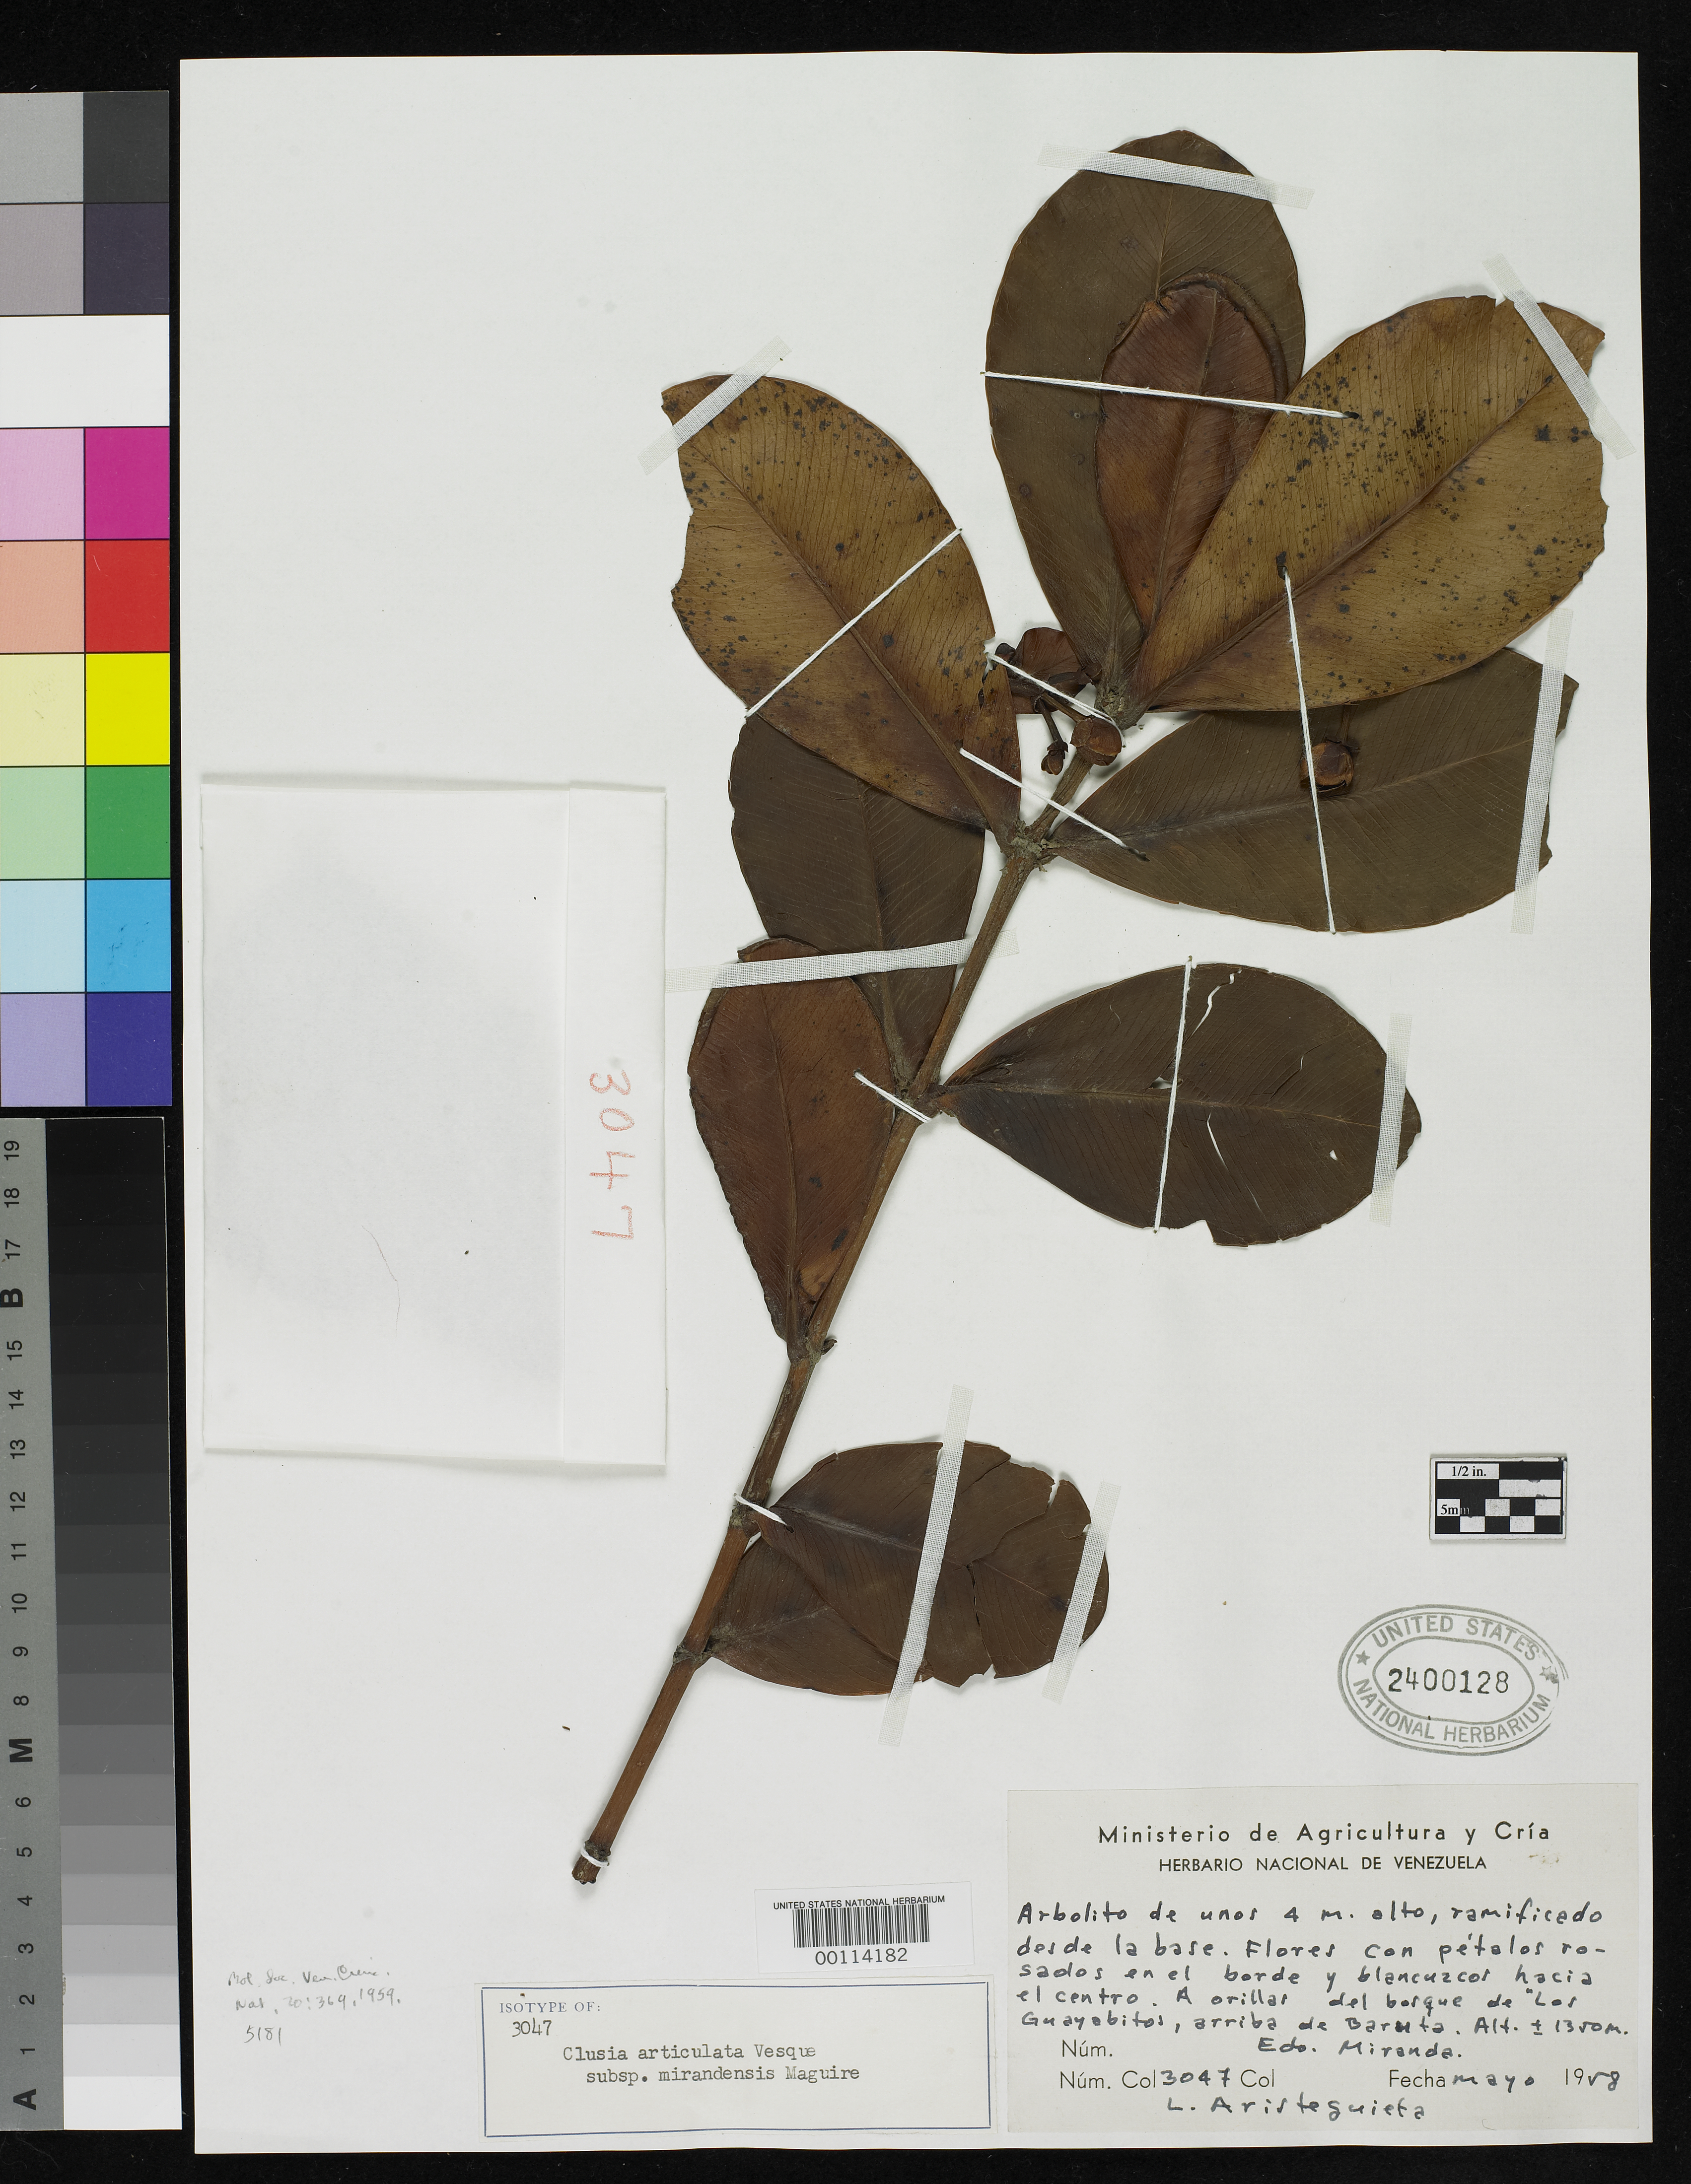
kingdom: Plantae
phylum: Tracheophyta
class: Magnoliopsida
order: Malpighiales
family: Clusiaceae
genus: Clusia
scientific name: Clusia articulata subsp. mirandensis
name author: Maguire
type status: Isotype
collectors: L. Aristeguieta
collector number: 3047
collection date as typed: May 1958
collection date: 1958-05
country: Venezuela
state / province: Miranda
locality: Los Guayabitos.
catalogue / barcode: US 2400128